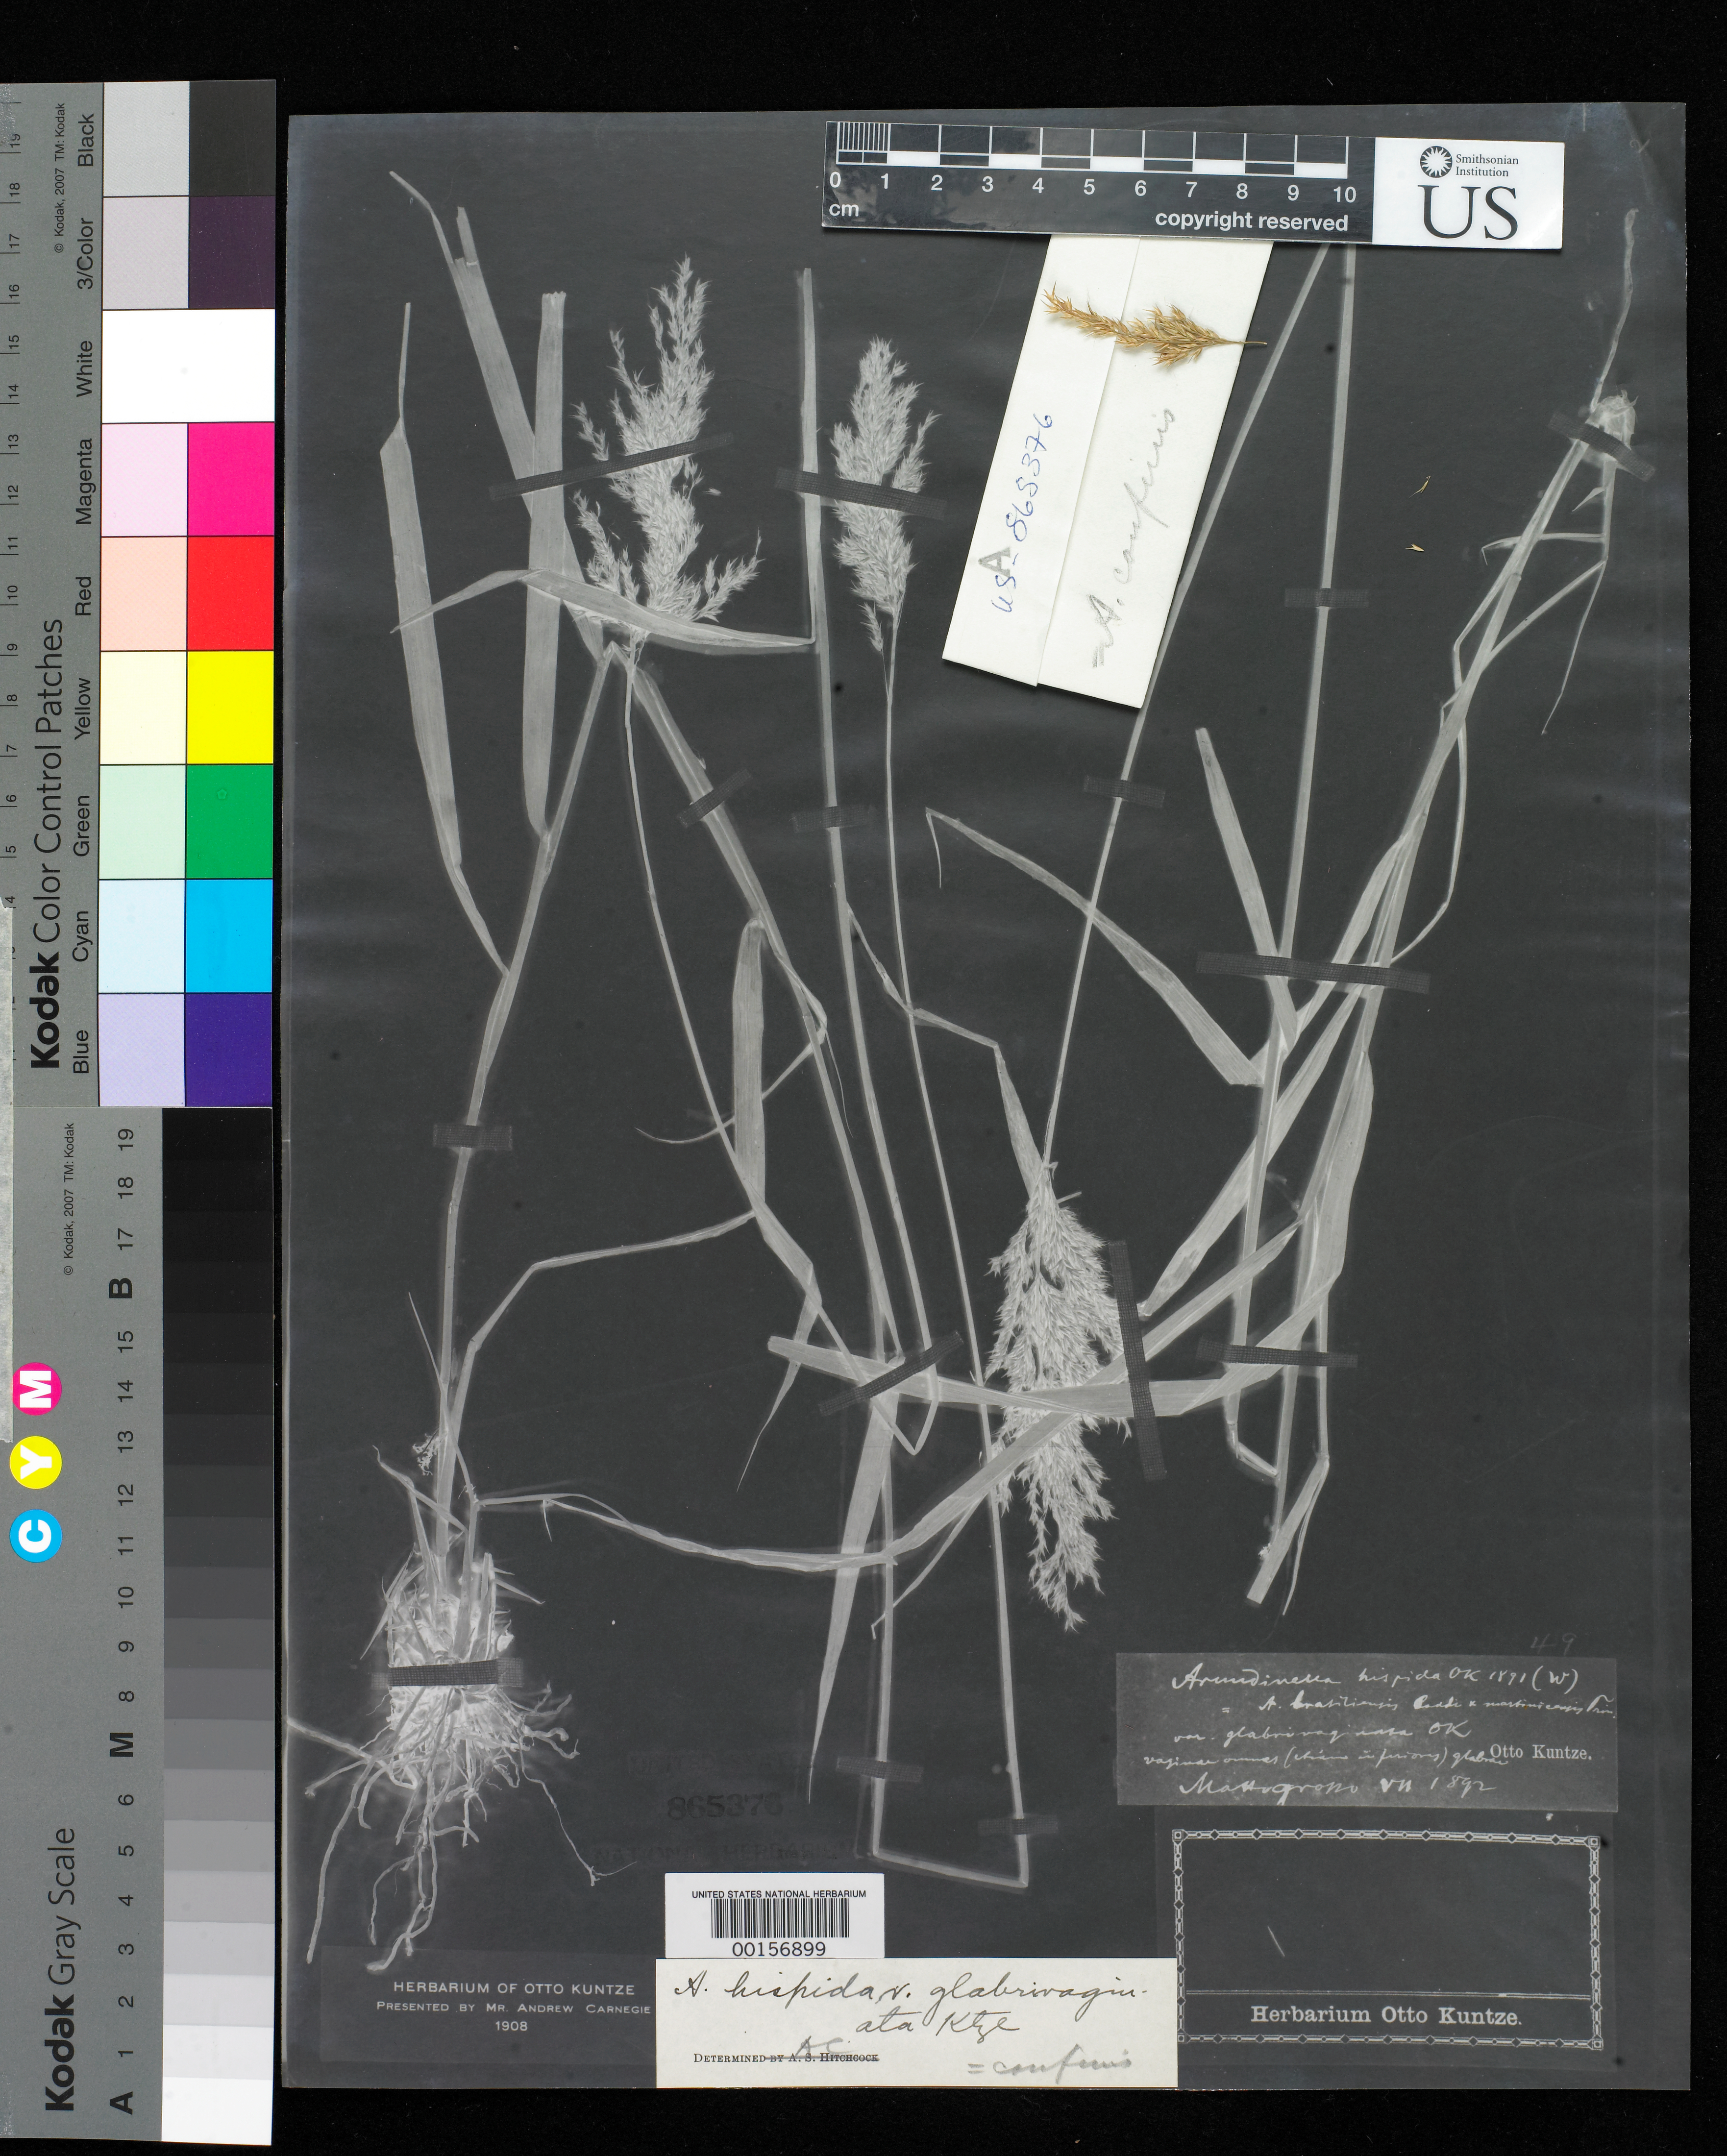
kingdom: Plantae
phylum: Tracheophyta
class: Liliopsida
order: Poales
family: Poaceae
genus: Arundinella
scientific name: Arundinella hispida var. glabrivaginata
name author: Kuntze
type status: Type Fragment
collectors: C.E.O. Kuntze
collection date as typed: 1892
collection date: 1892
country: Brazil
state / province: Mato Grosso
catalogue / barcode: US 865376A